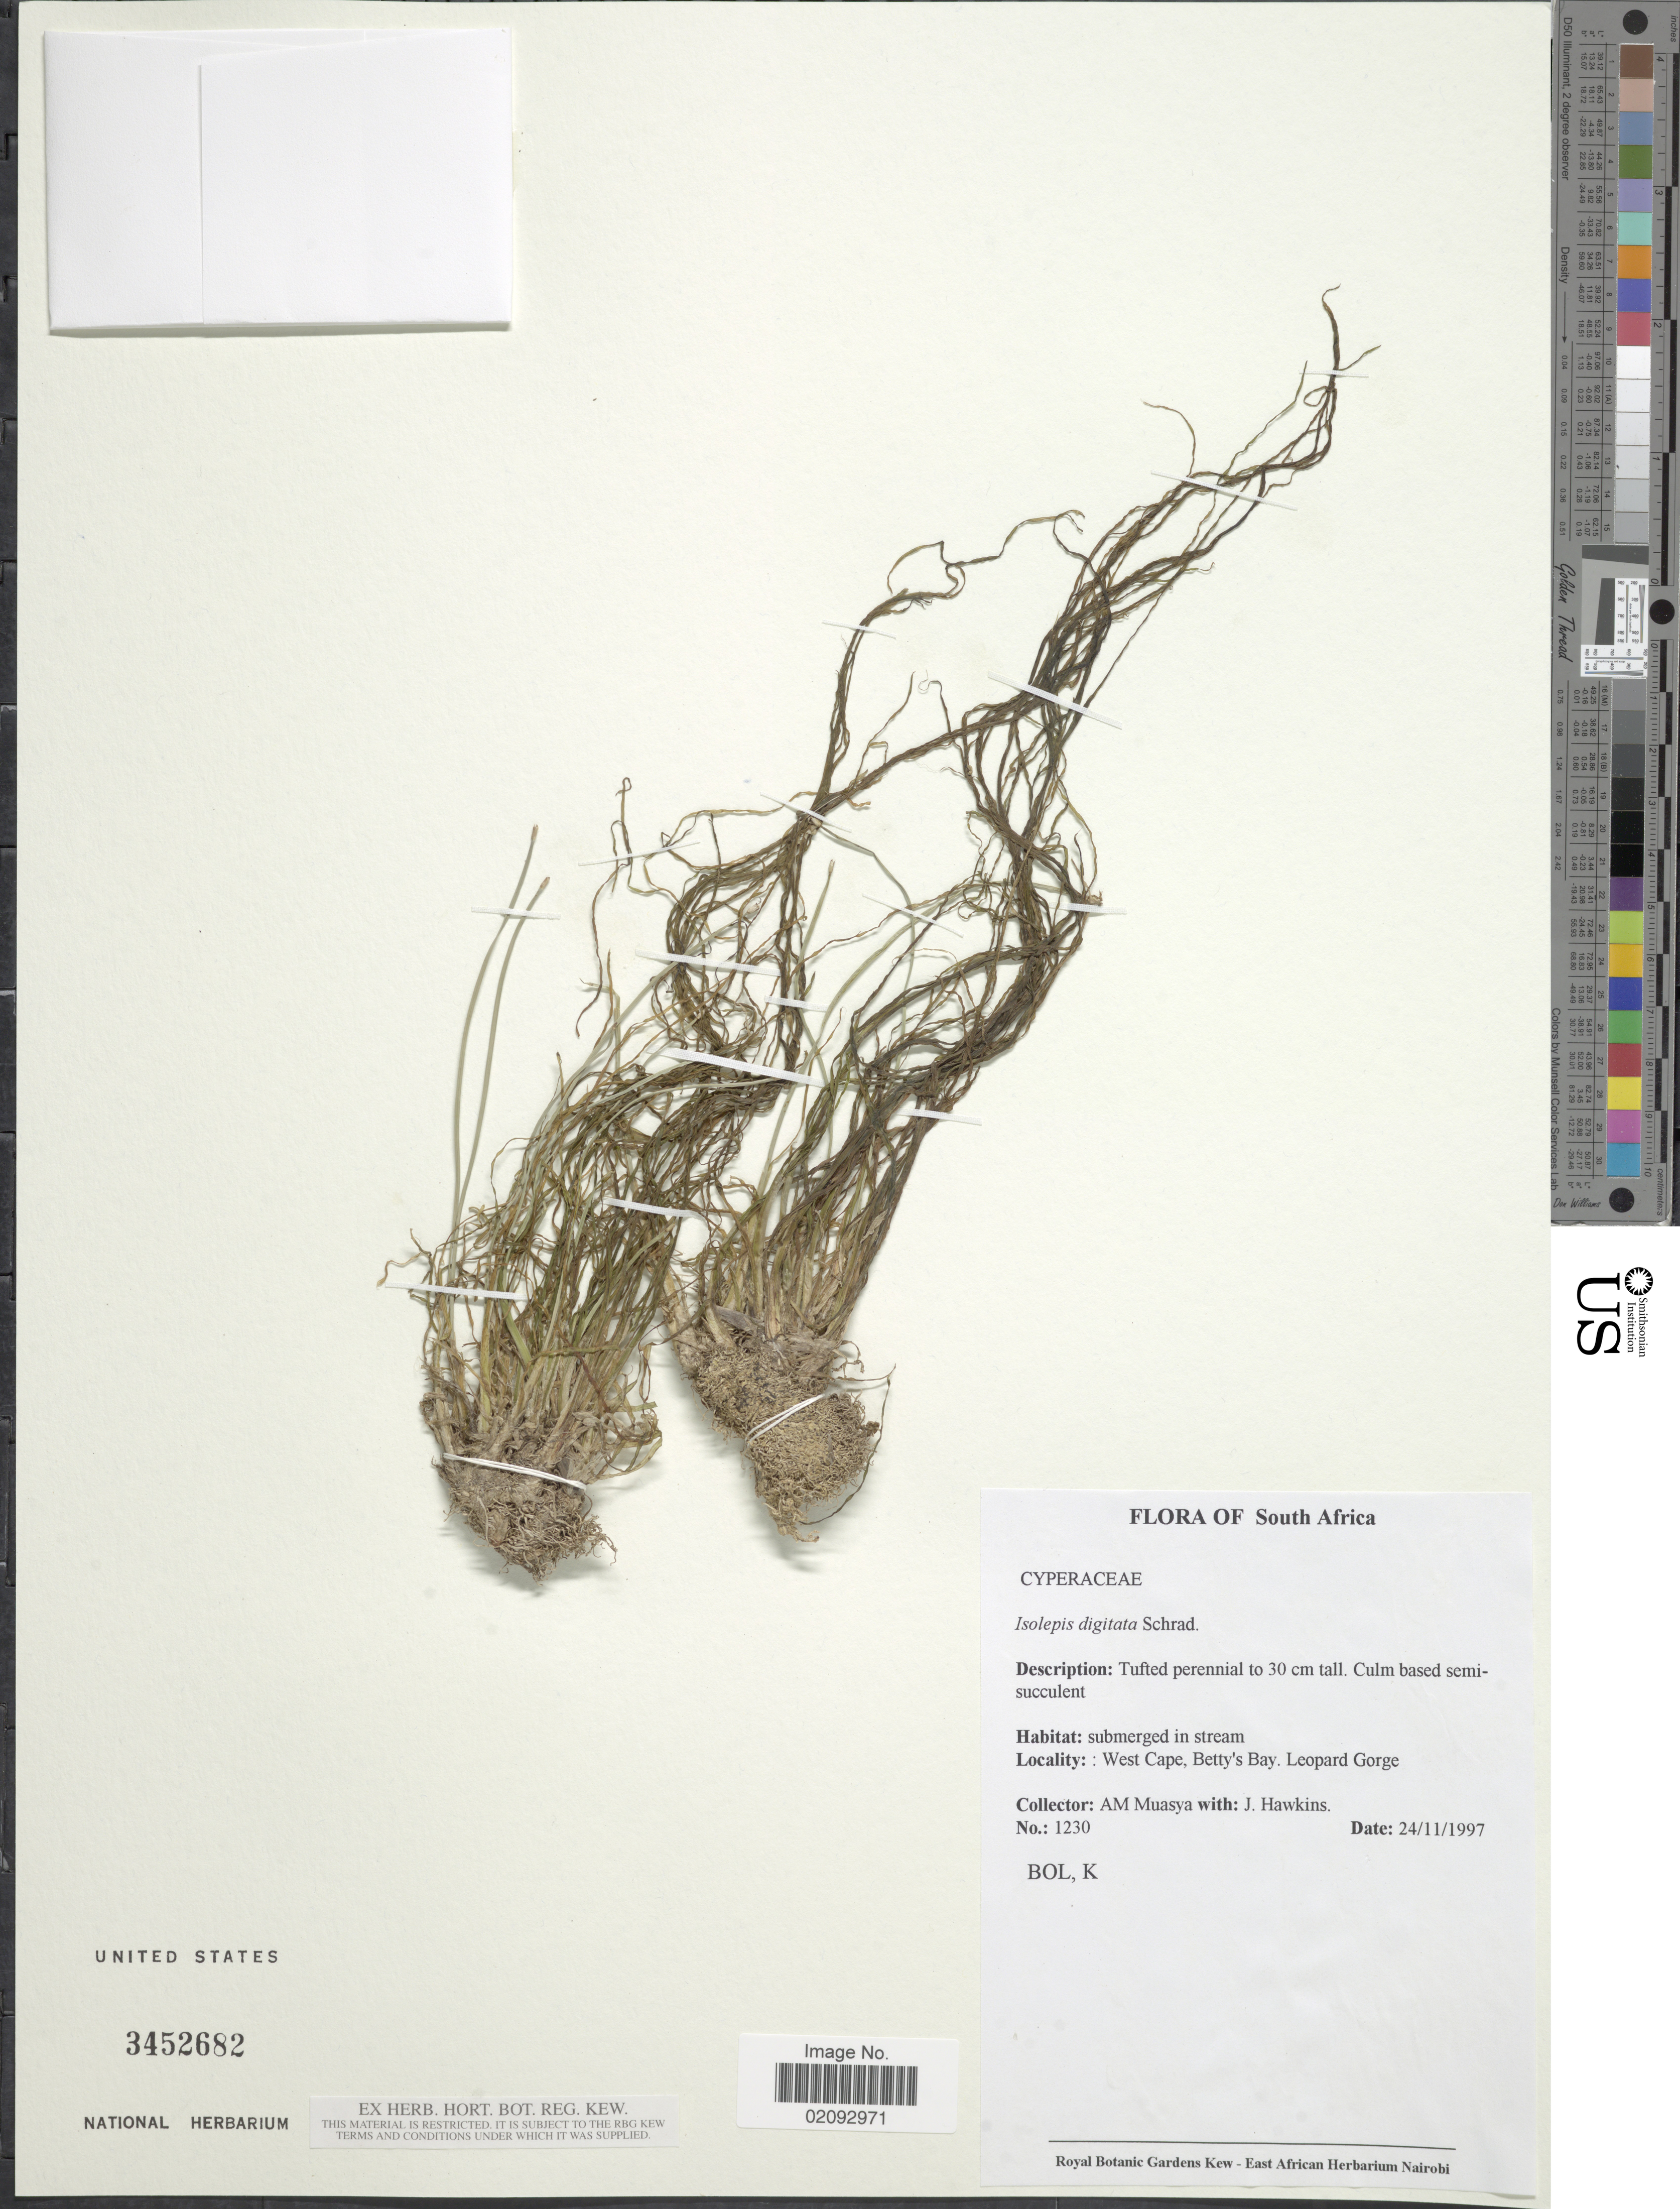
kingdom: Plantae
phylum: Tracheophyta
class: Liliopsida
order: Poales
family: Cyperaceae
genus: Isolepis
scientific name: Isolepis digitata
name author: Nees ex Schrad.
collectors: A. Muasya & J. Hawkins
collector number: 1230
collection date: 1997-11-24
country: South Africa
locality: Submerged in stream, West Cape, Betty's Bay, Leopard Gorge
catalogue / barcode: US 3452682